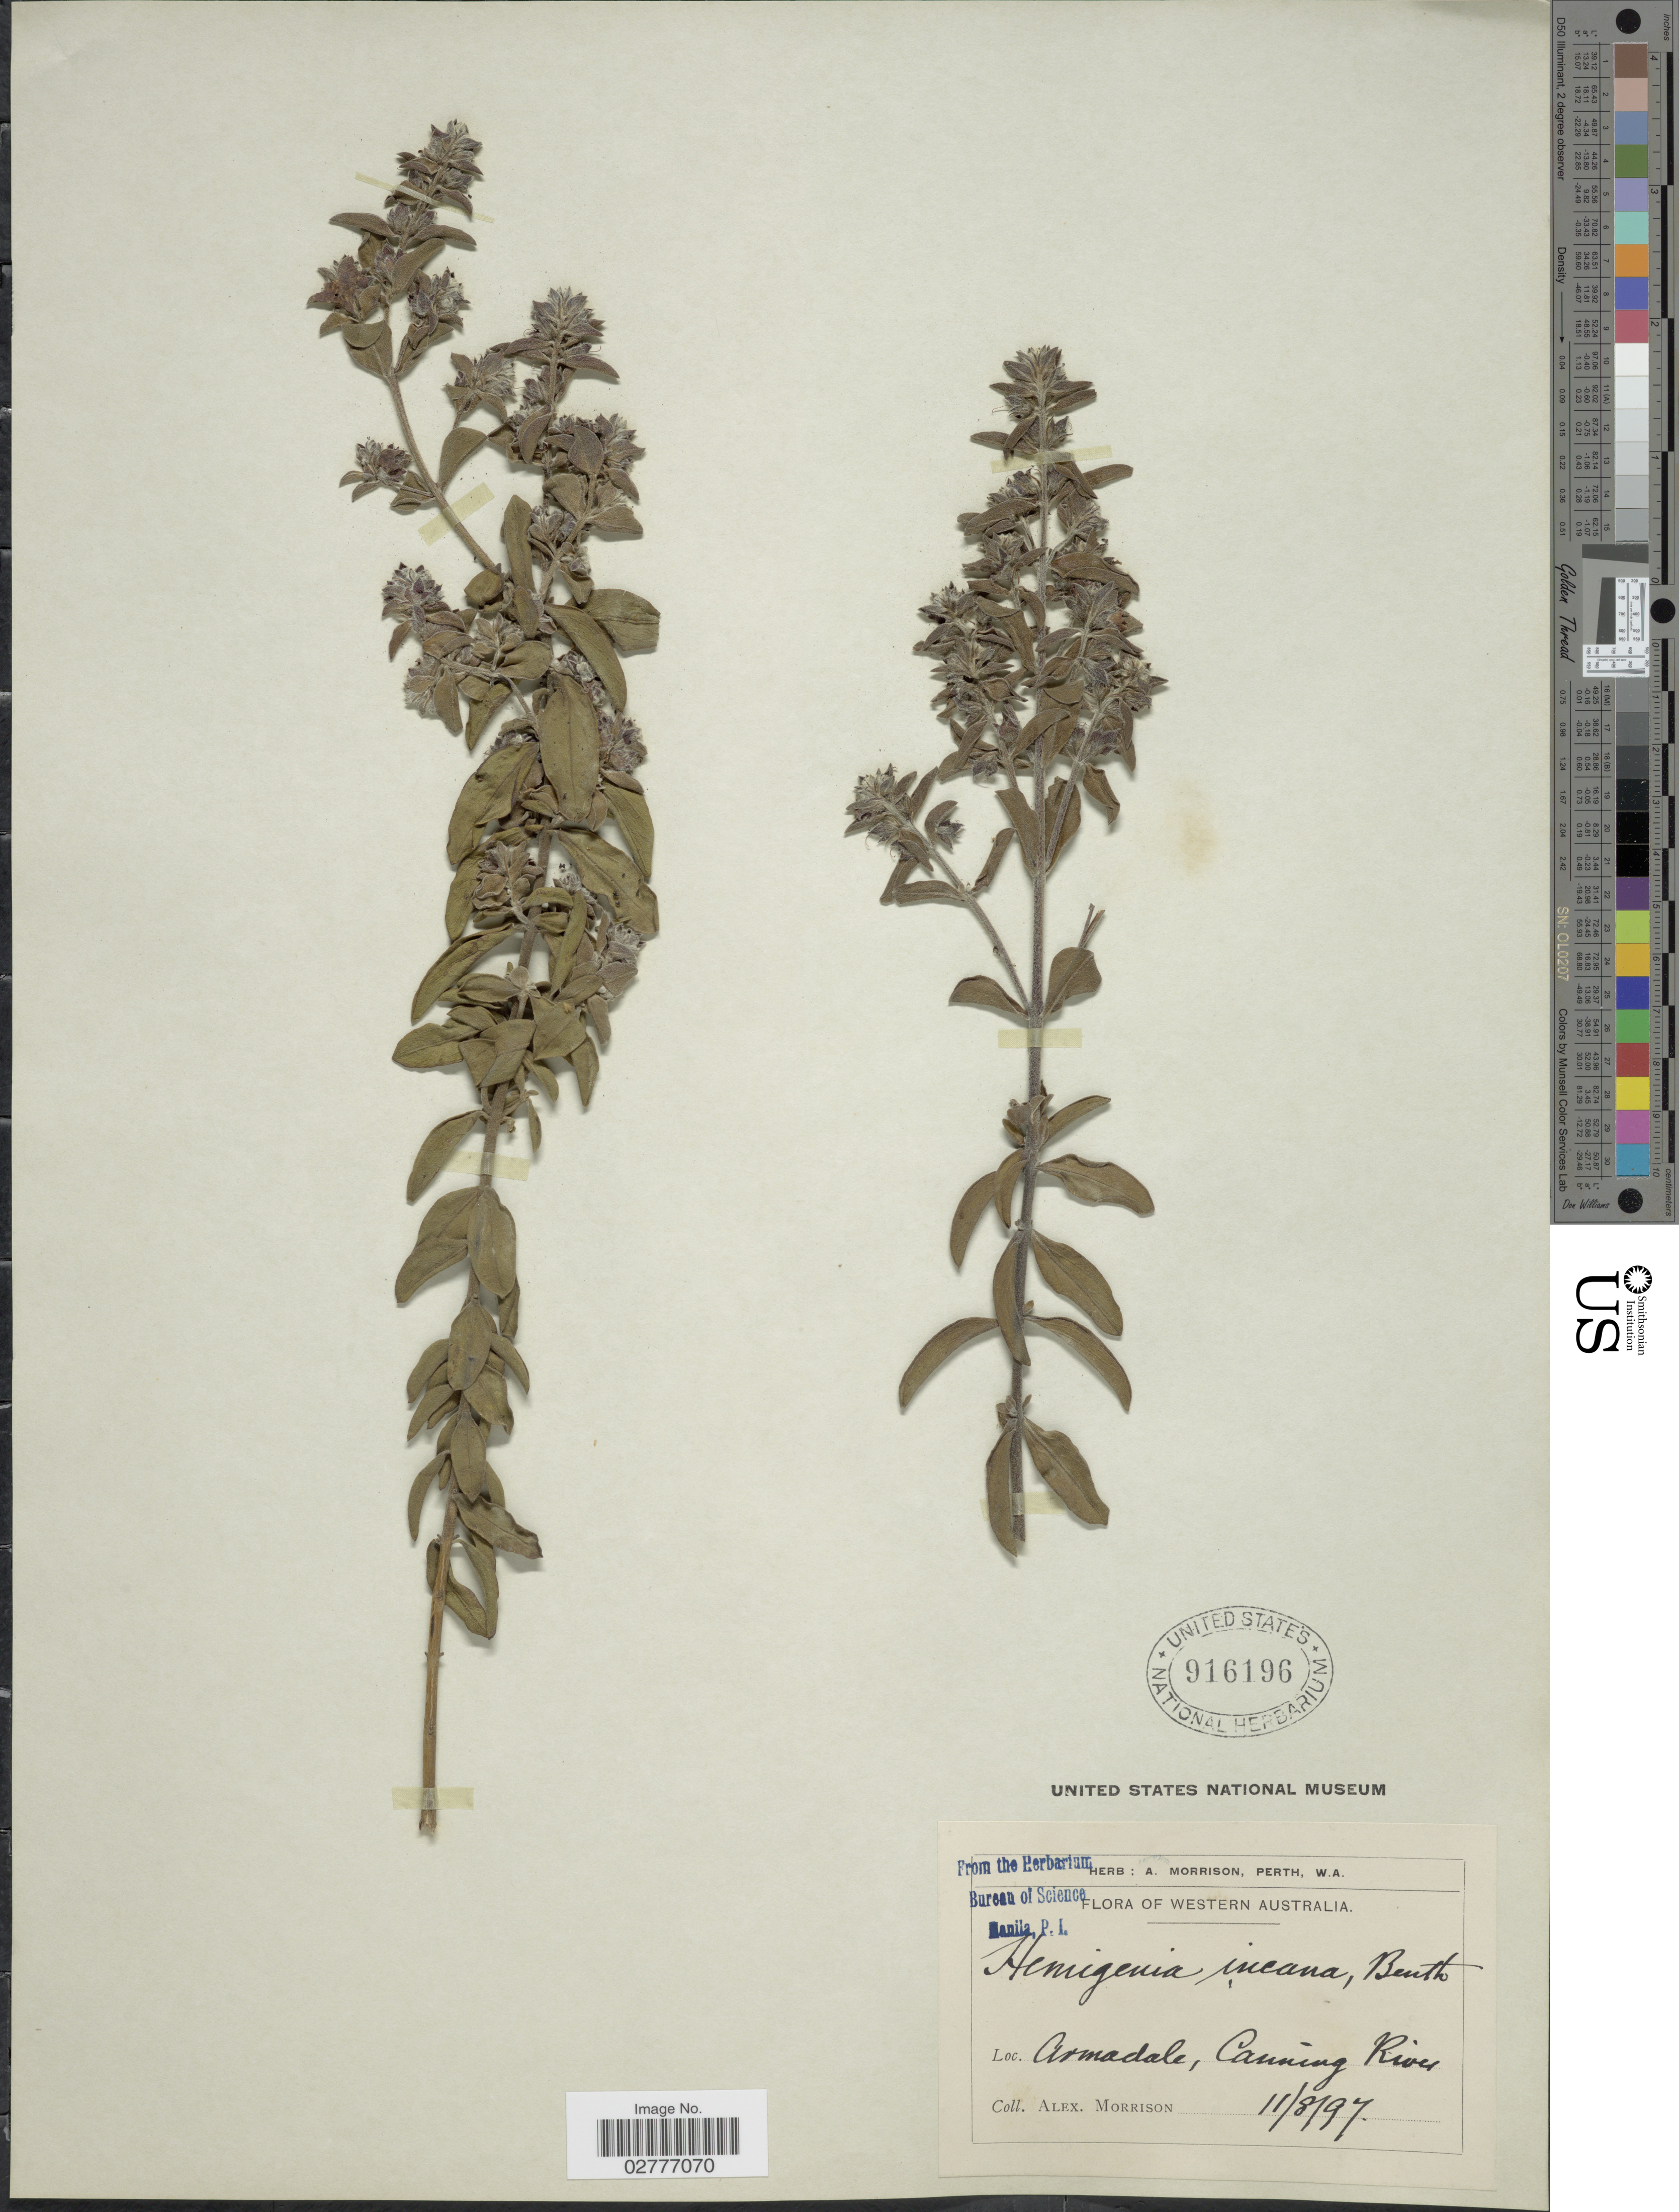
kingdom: Plantae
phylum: Tracheophyta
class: Magnoliopsida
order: Lamiales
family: Lamiaceae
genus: Hemigenia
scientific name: Hemigenia incana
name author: (Lindl.) Benth.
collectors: A. Morrison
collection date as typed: Transcribed d/m/y: 11/8/97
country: Australia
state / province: Western Australia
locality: Armadale, Canning River.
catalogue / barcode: US 916196